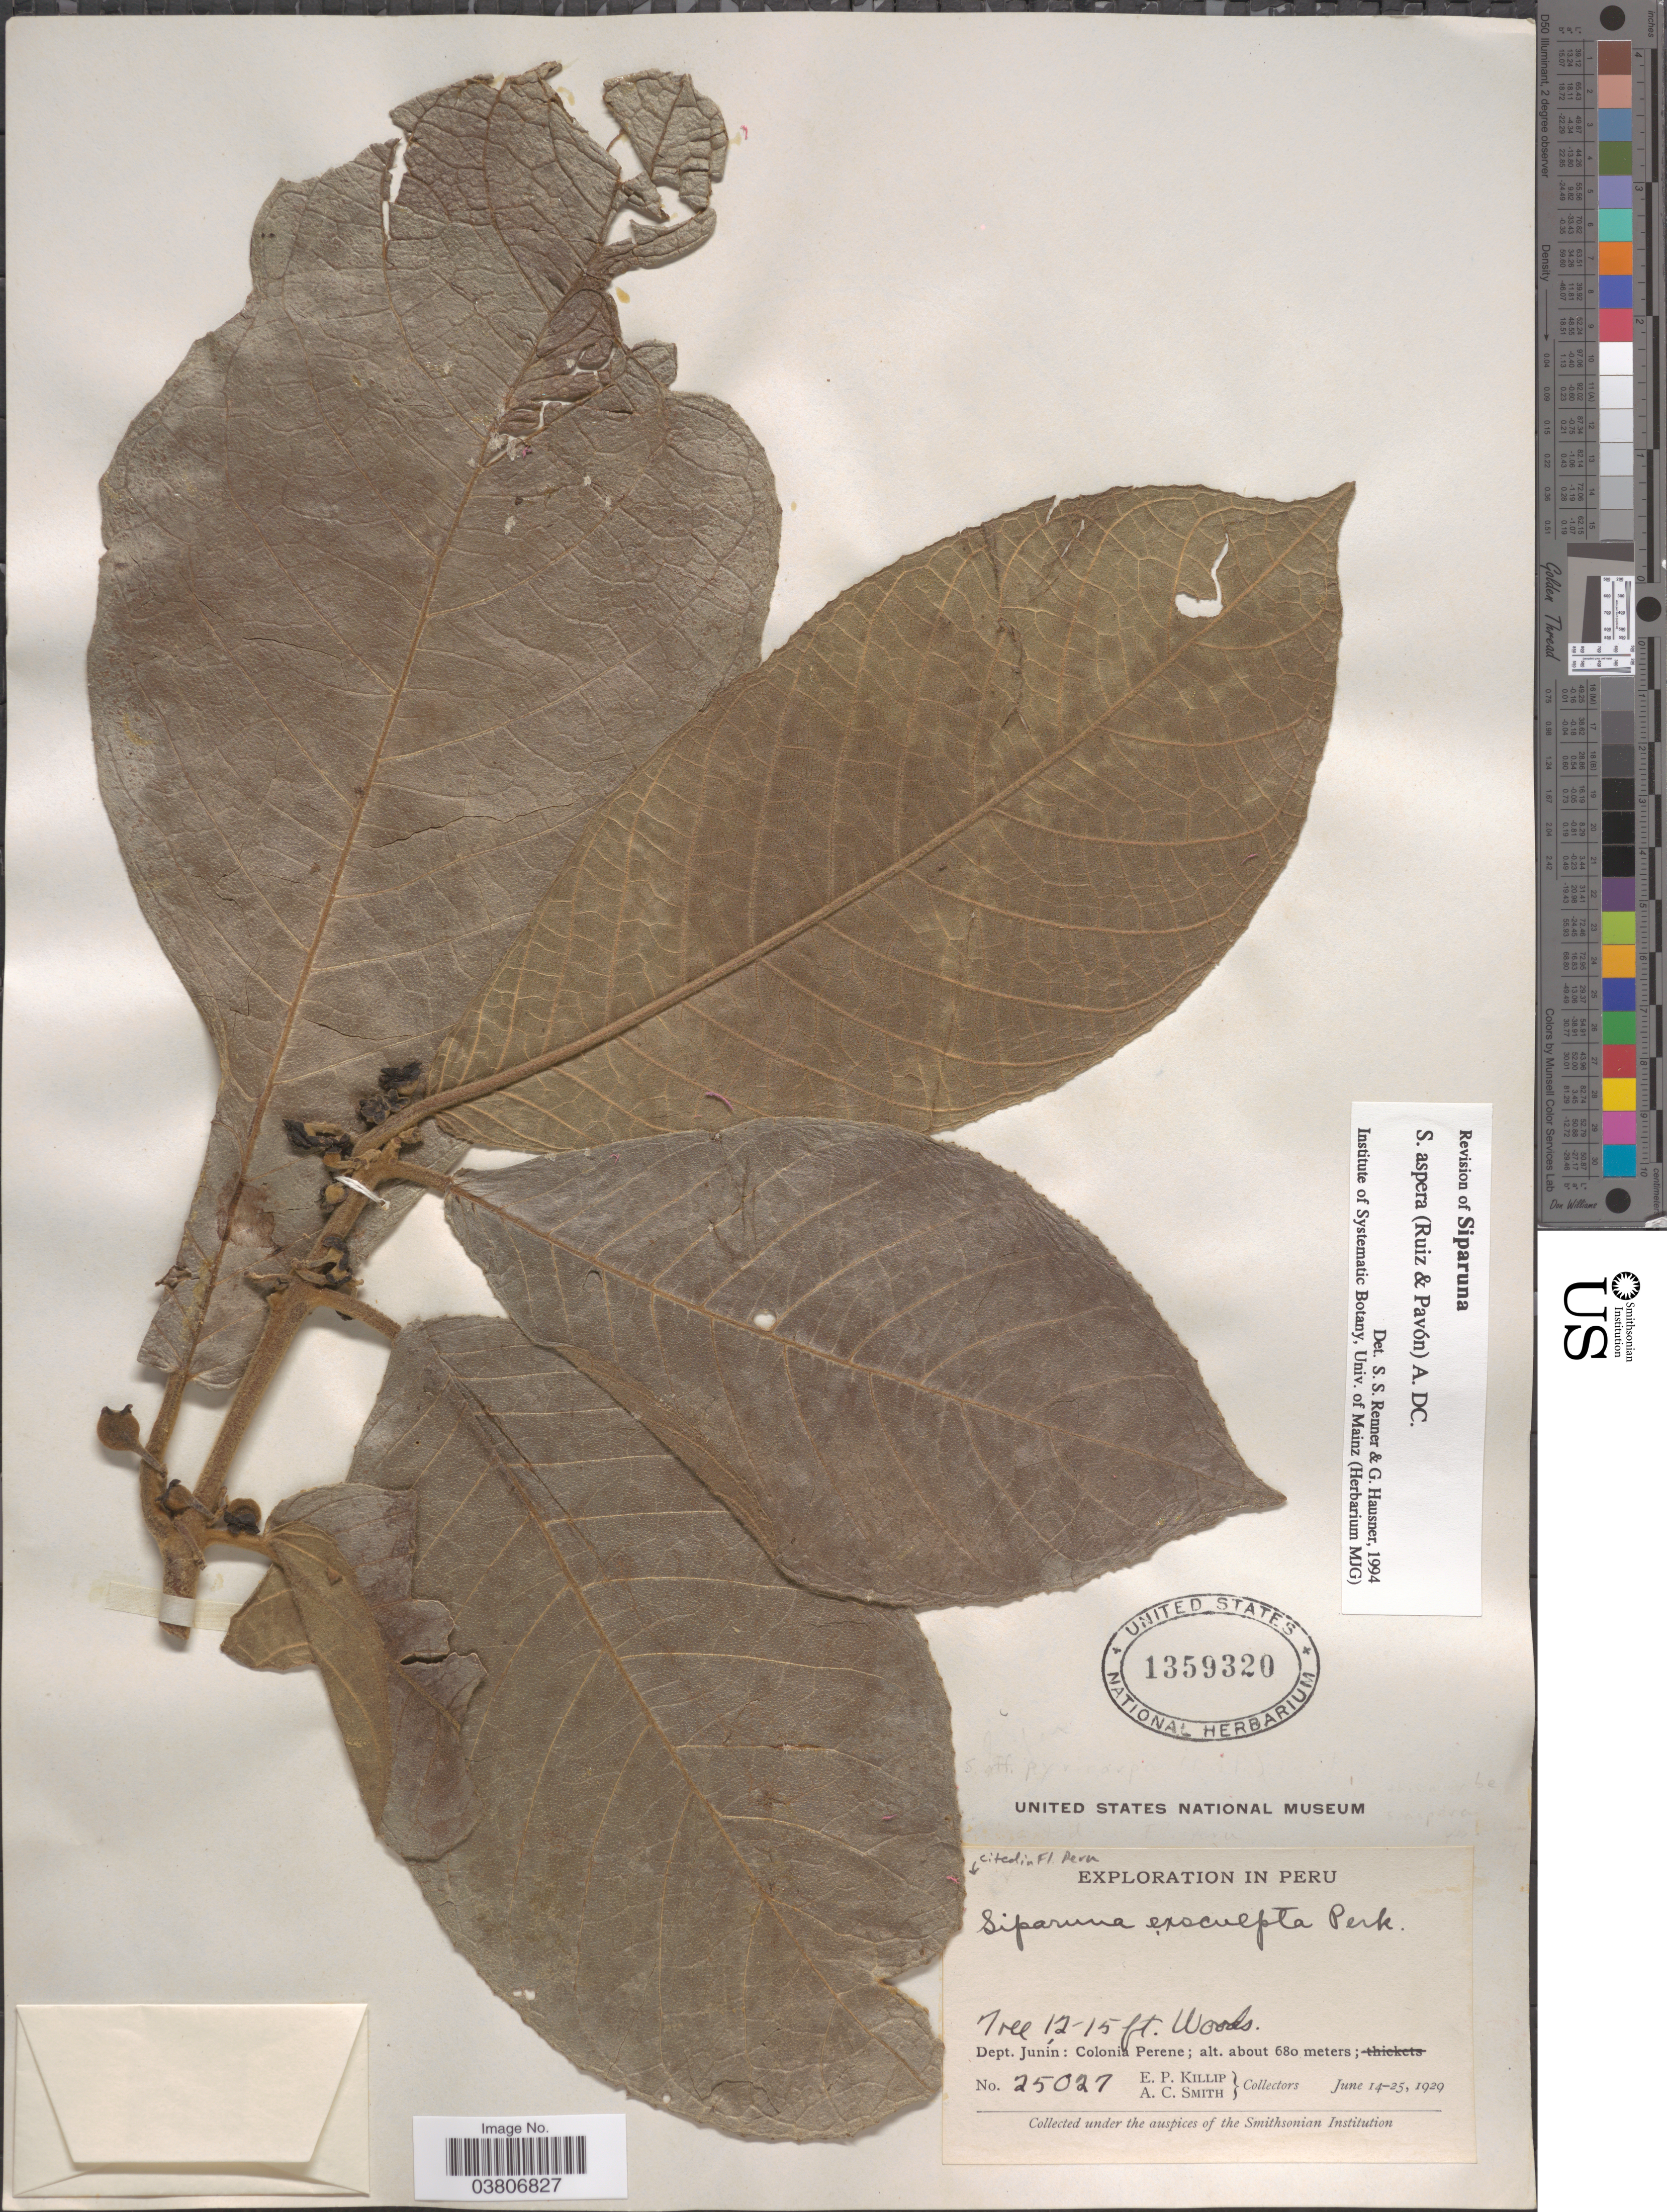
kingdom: Plantae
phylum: Tracheophyta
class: Magnoliopsida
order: Laurales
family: Siparunaceae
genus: Siparuna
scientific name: Siparuna aspera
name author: (Ruiz & Pav.) A. DC.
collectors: E. P. Killip & A. C. Smith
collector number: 25027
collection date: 1929-06-14/1929-06-25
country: Peru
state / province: Junín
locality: Dept. Junín: Colonia Perene.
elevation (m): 680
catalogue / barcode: US 1359320